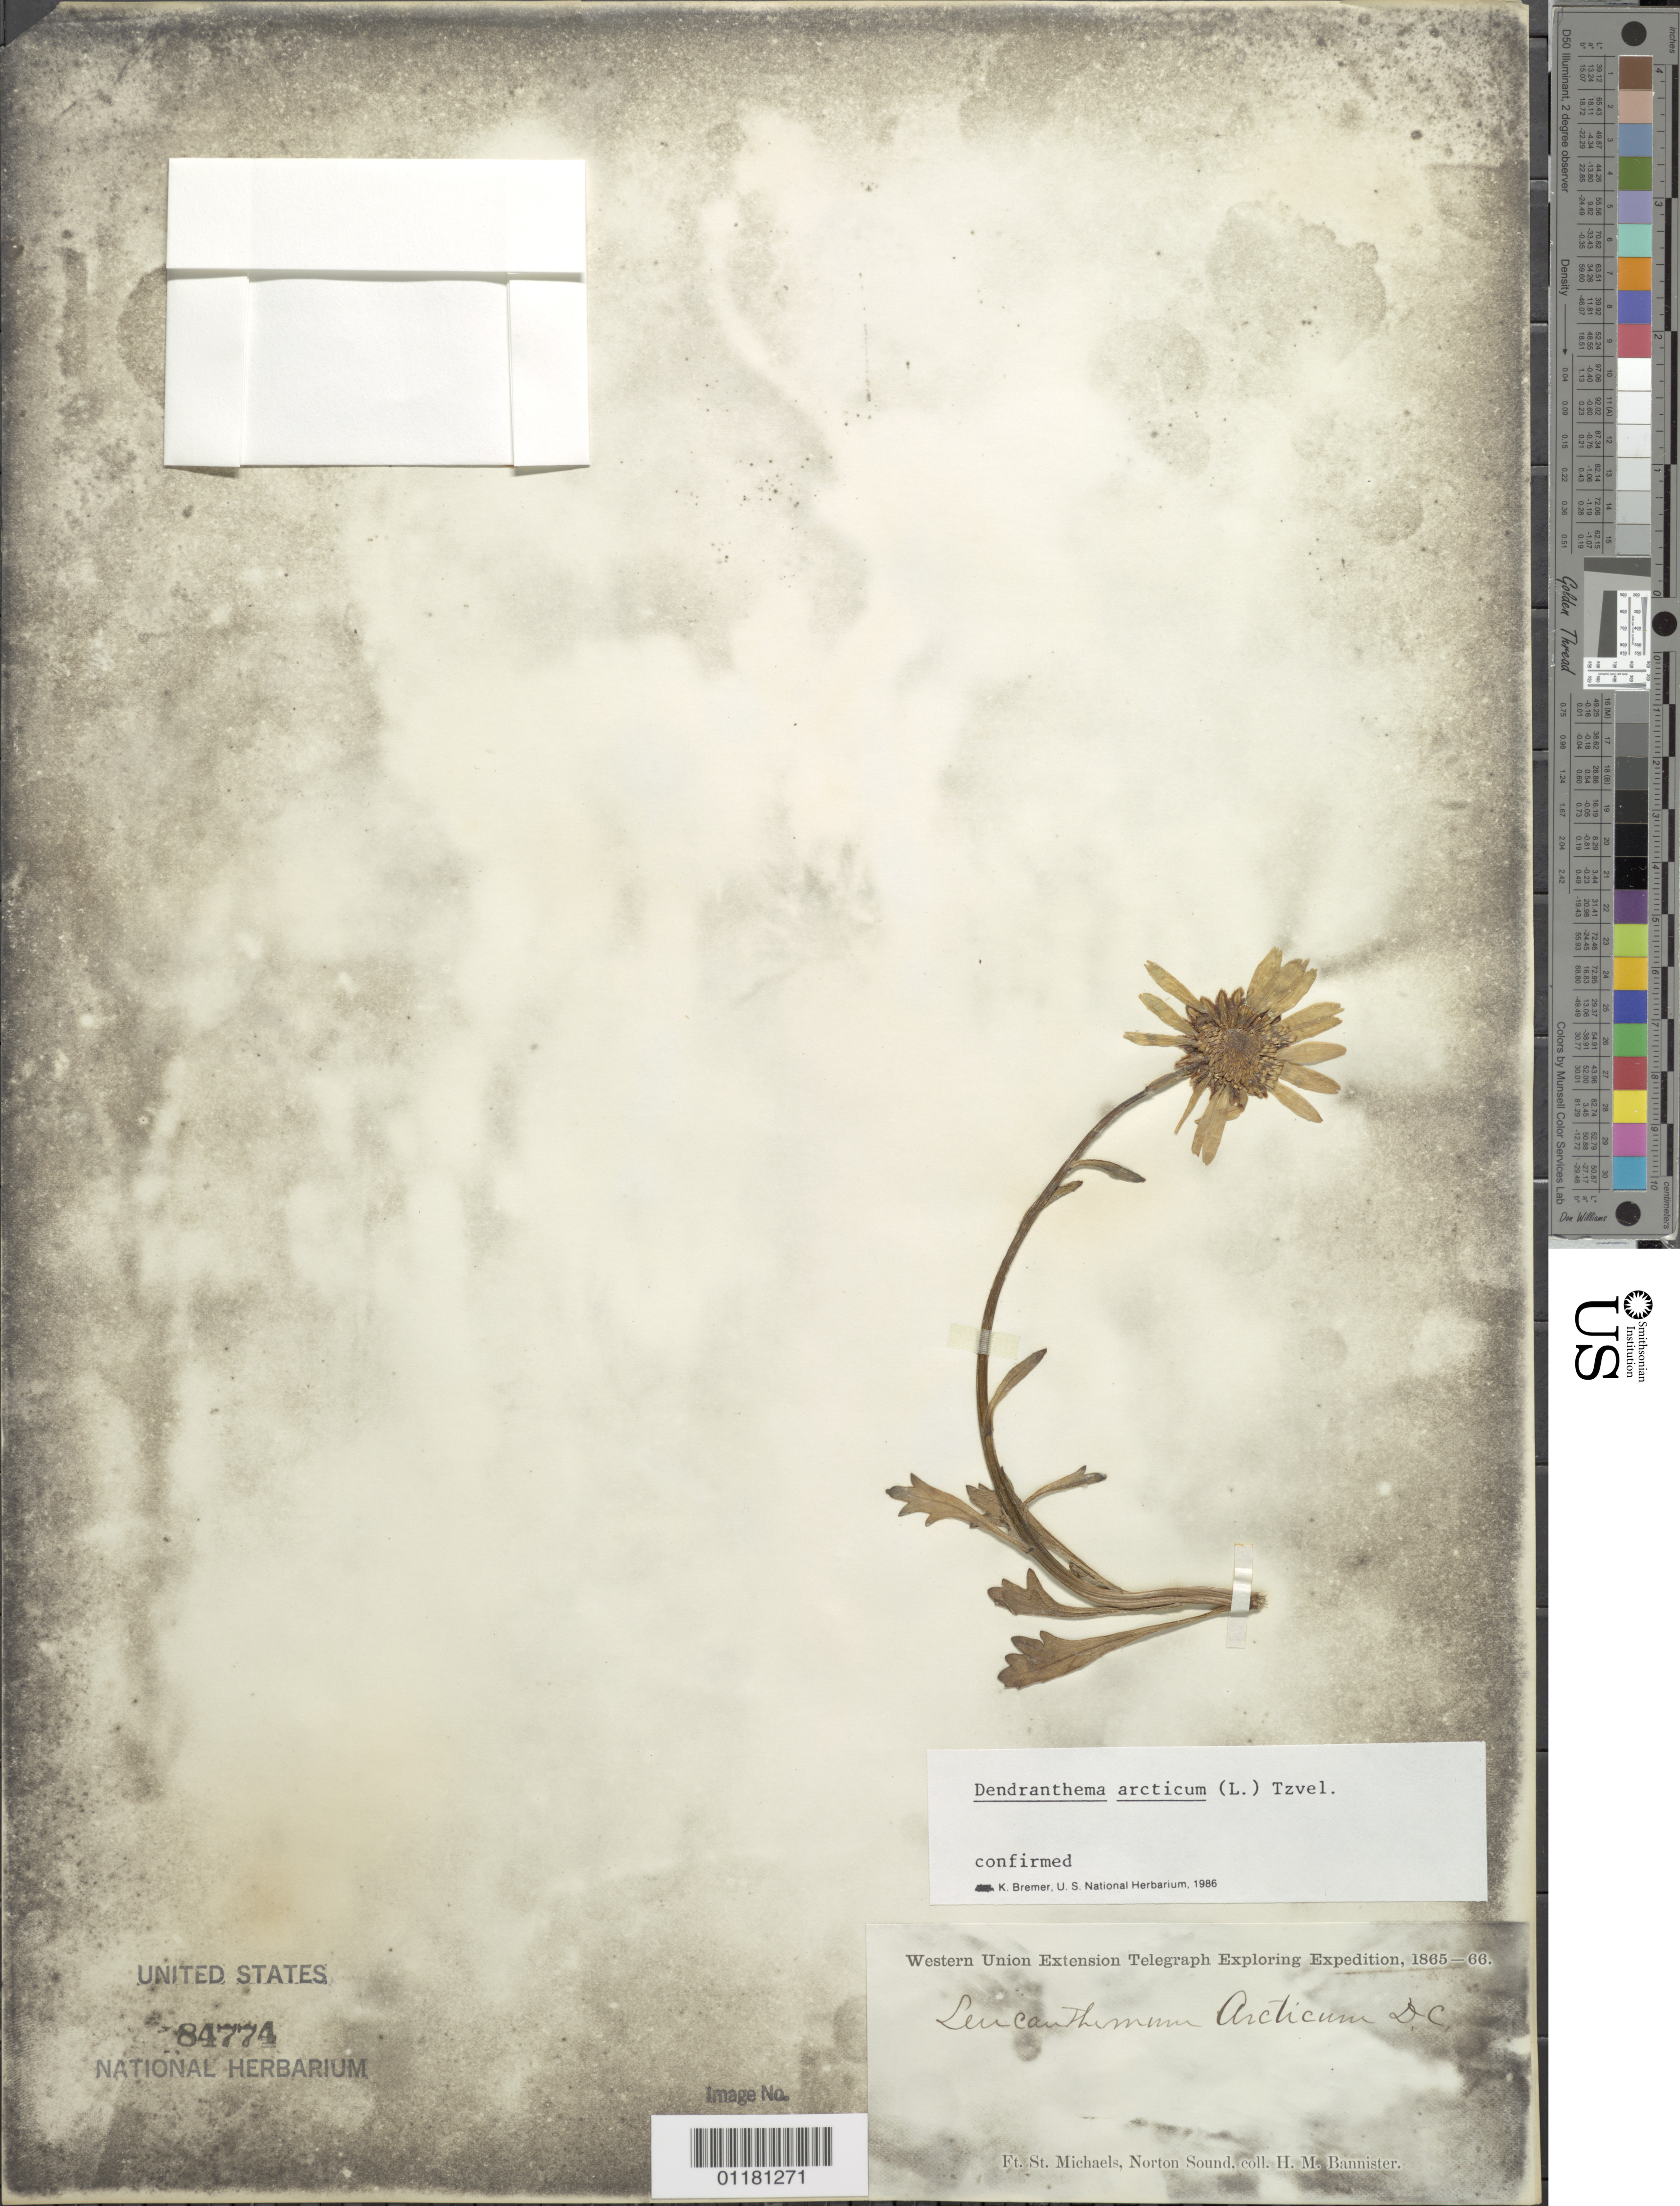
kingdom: Plantae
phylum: Tracheophyta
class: Magnoliopsida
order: Asterales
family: Asteraceae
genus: Dendranthema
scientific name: Dendranthema arcticum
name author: (L.) Tzvelev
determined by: Bremer, K.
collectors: H. Bannister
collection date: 1865/1866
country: United States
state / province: Alaska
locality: Ft. St. Michaels, Norton Sound.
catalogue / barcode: US 84774